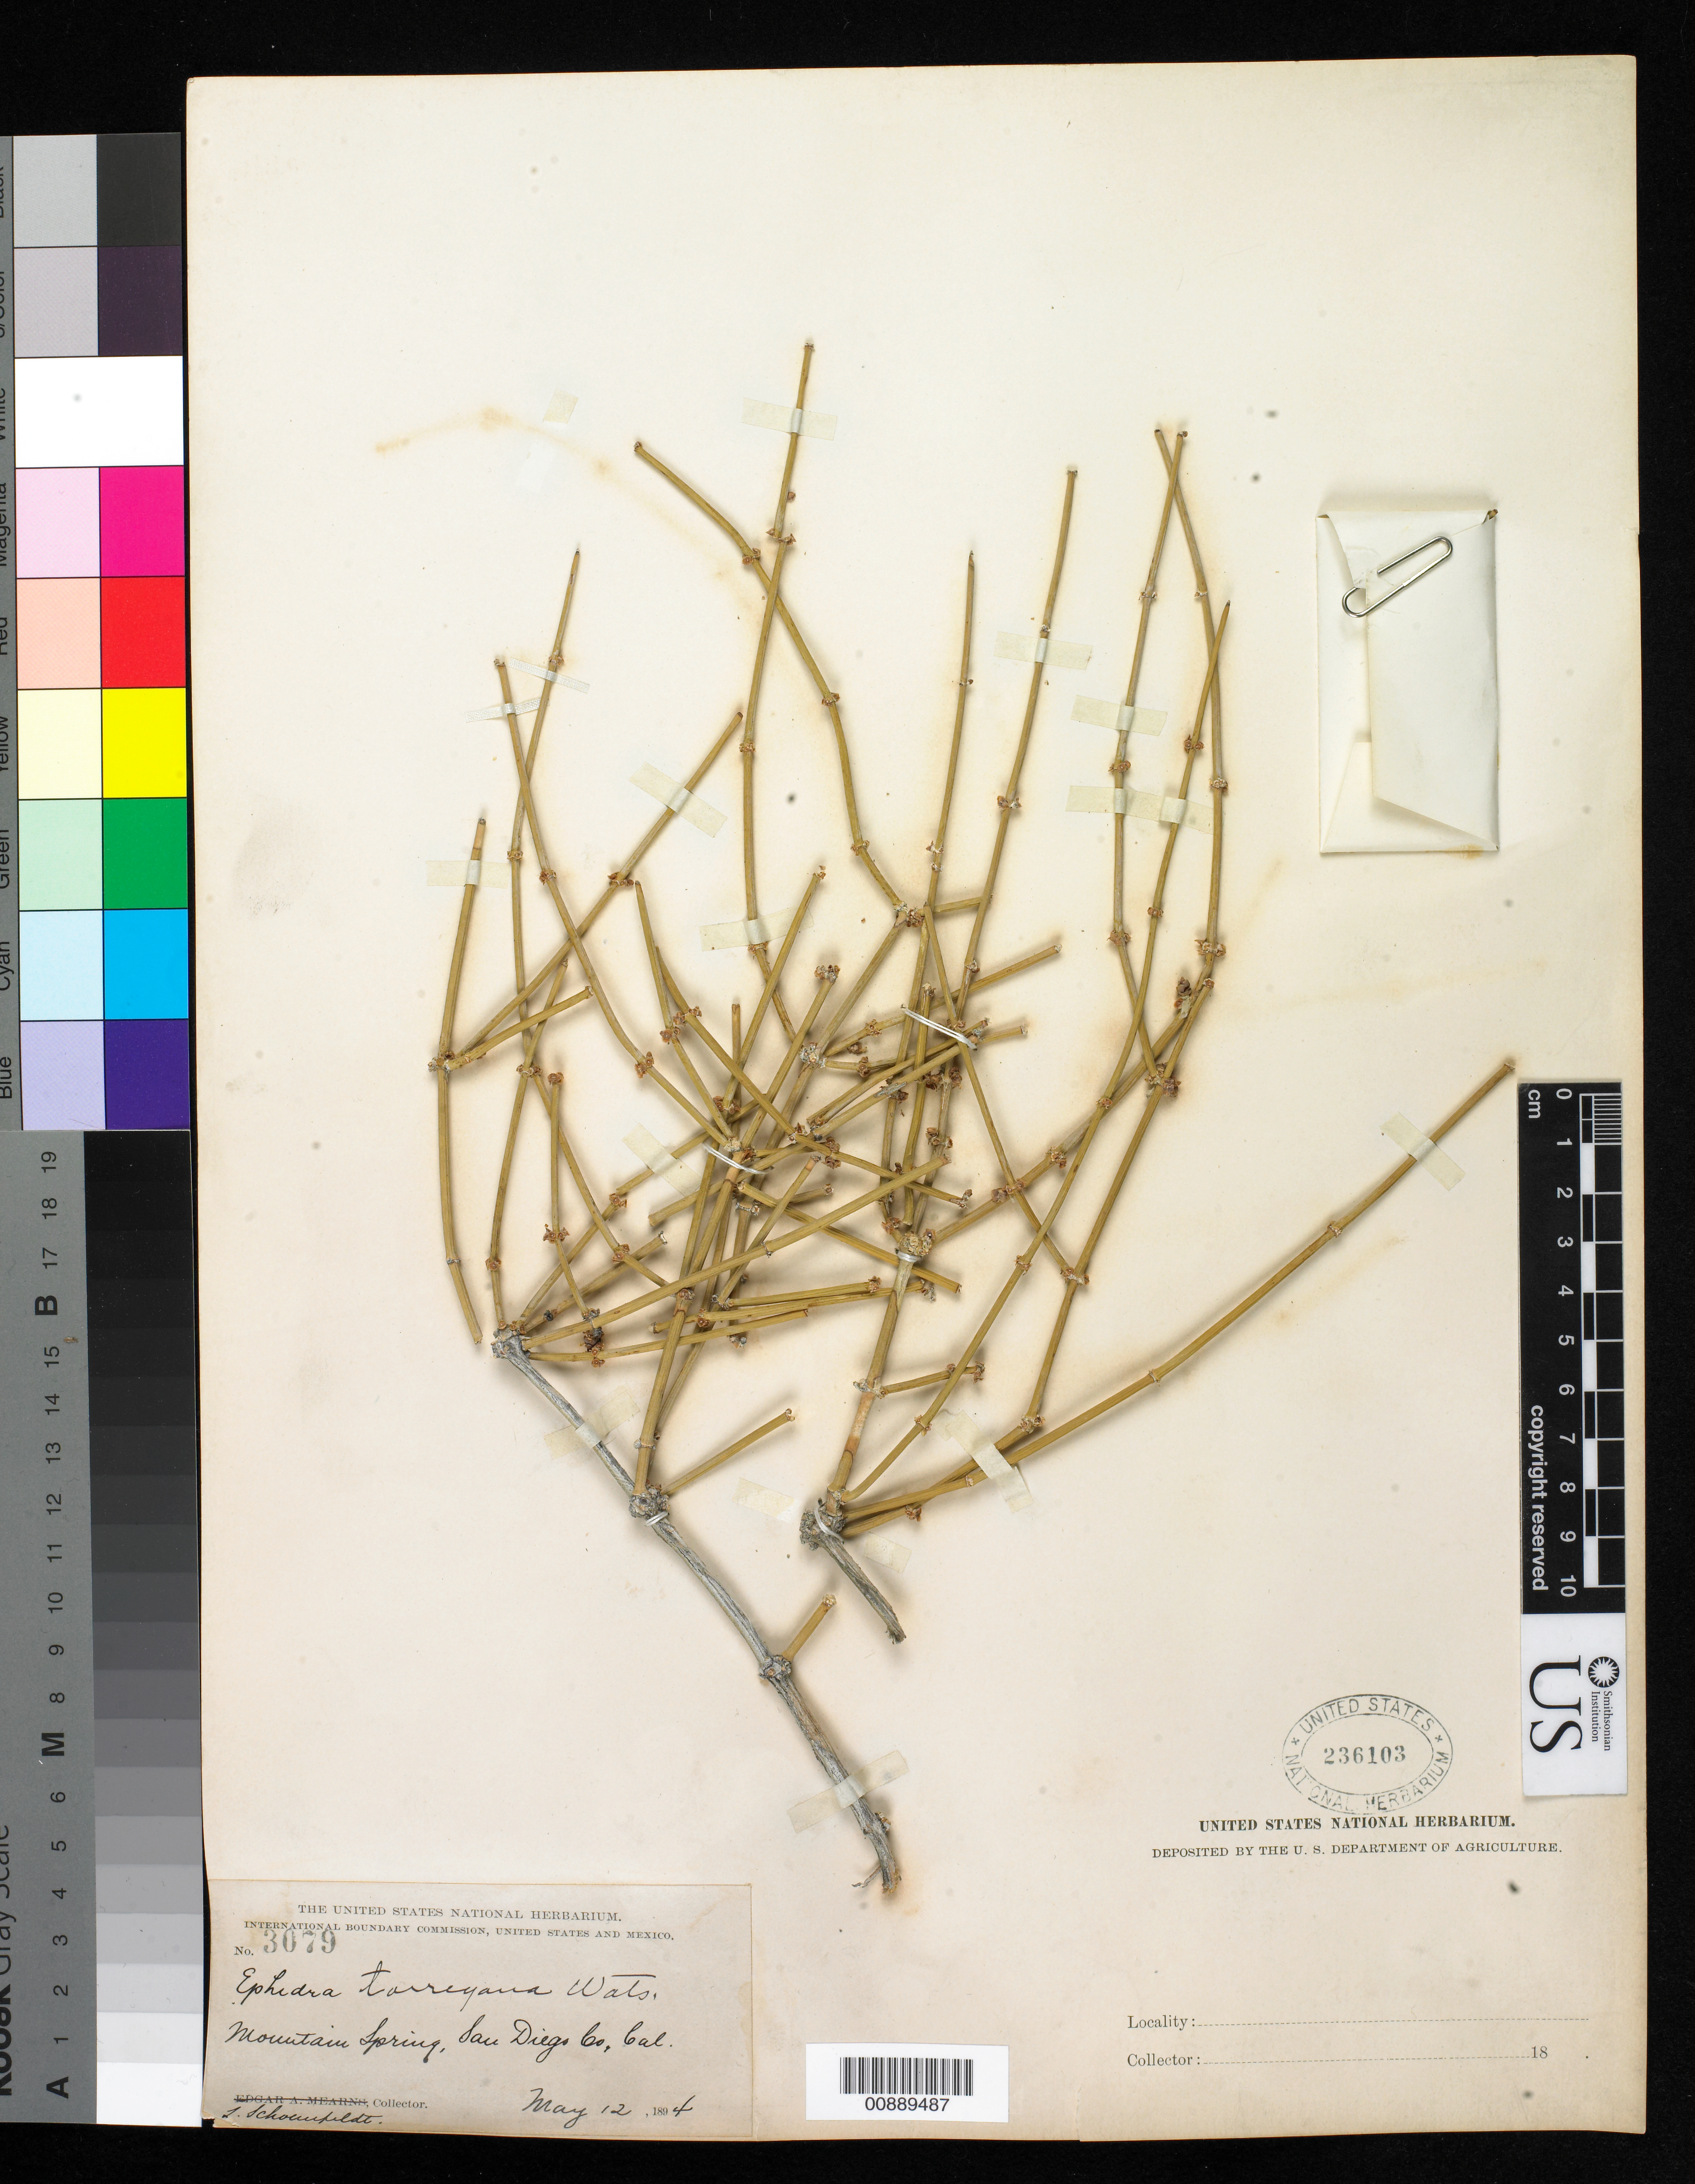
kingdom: Plantae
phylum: Tracheophyta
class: Gnetopsida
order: Ephedrales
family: Ephedraceae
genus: Ephedra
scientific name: Ephedra torreyana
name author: S. Watson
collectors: L. Schoenfeldt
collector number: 3079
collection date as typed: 12 May 1894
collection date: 1894-05-12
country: United States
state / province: California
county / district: San Diego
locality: Mountain Spring, San Diego County, California.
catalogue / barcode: US 236103